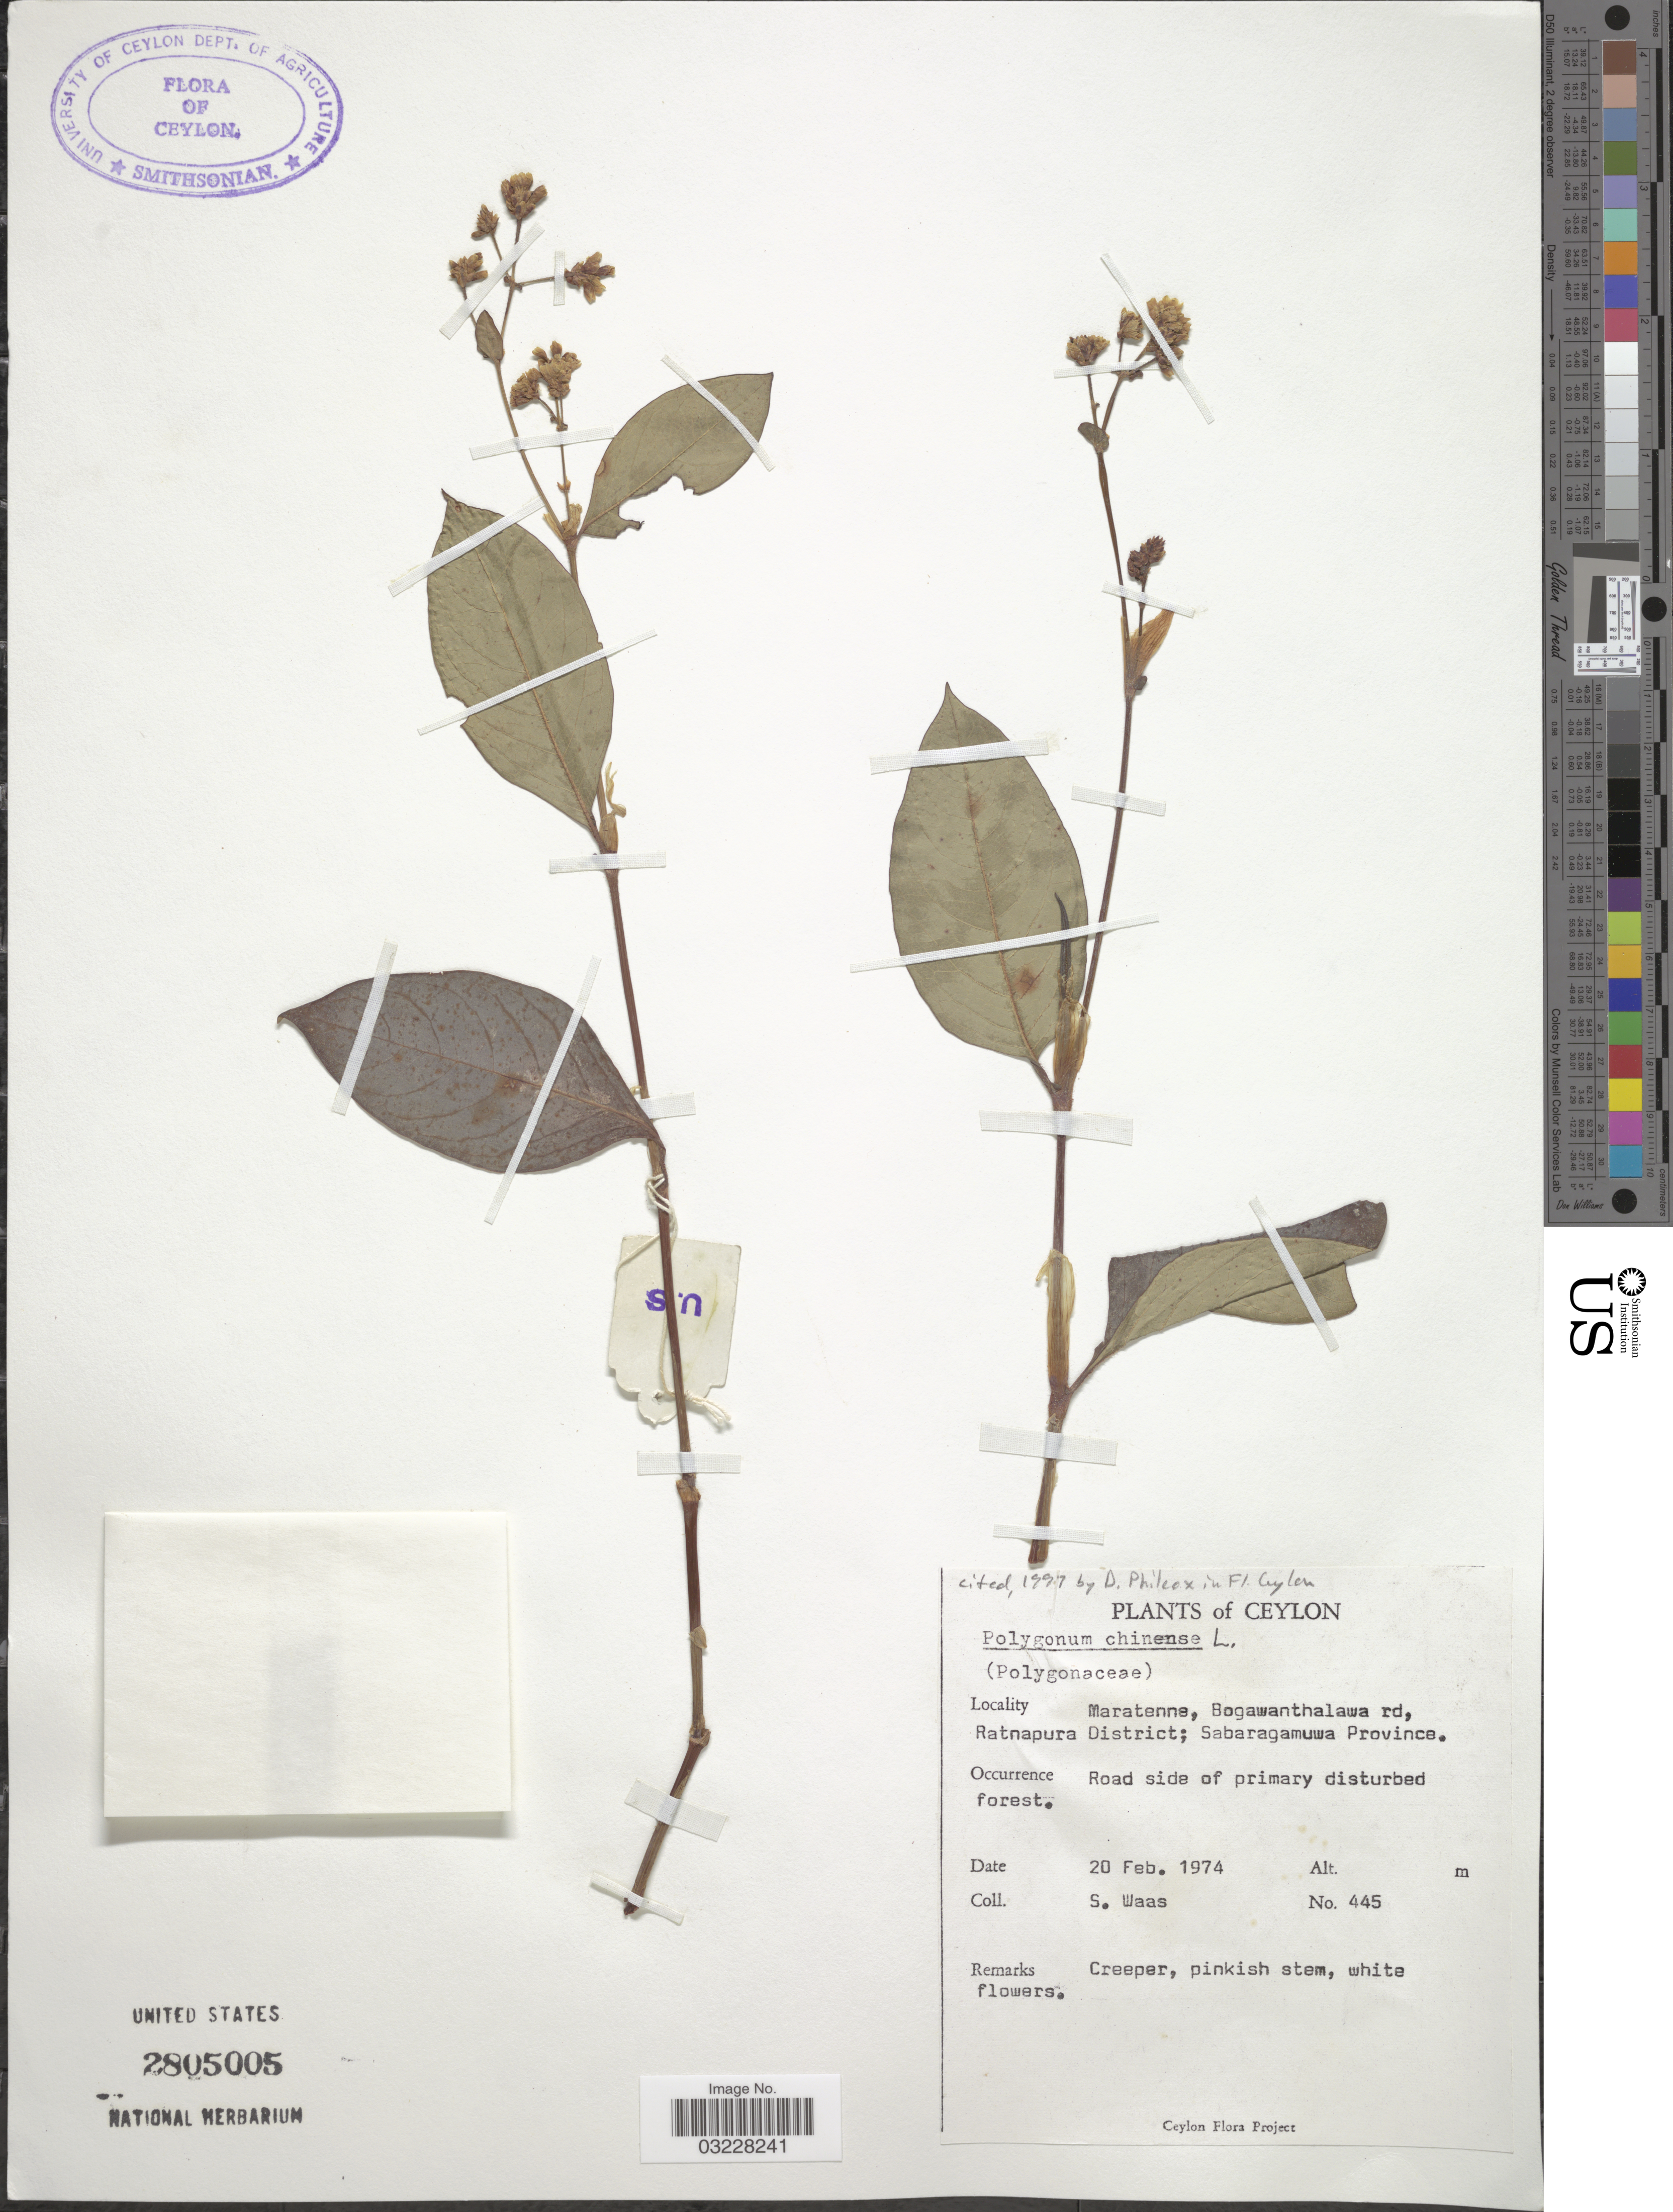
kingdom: Plantae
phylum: Tracheophyta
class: Magnoliopsida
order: Caryophyllales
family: Polygonaceae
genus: Polygonum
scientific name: Polygonum chinense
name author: L.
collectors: S. Waas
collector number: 445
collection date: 1974-02-20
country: Sri Lanka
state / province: Sabaragamuwa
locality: Ceylon. Maratenne, Bogawanthalawa rd, Ratnapura District.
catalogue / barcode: US 2805005